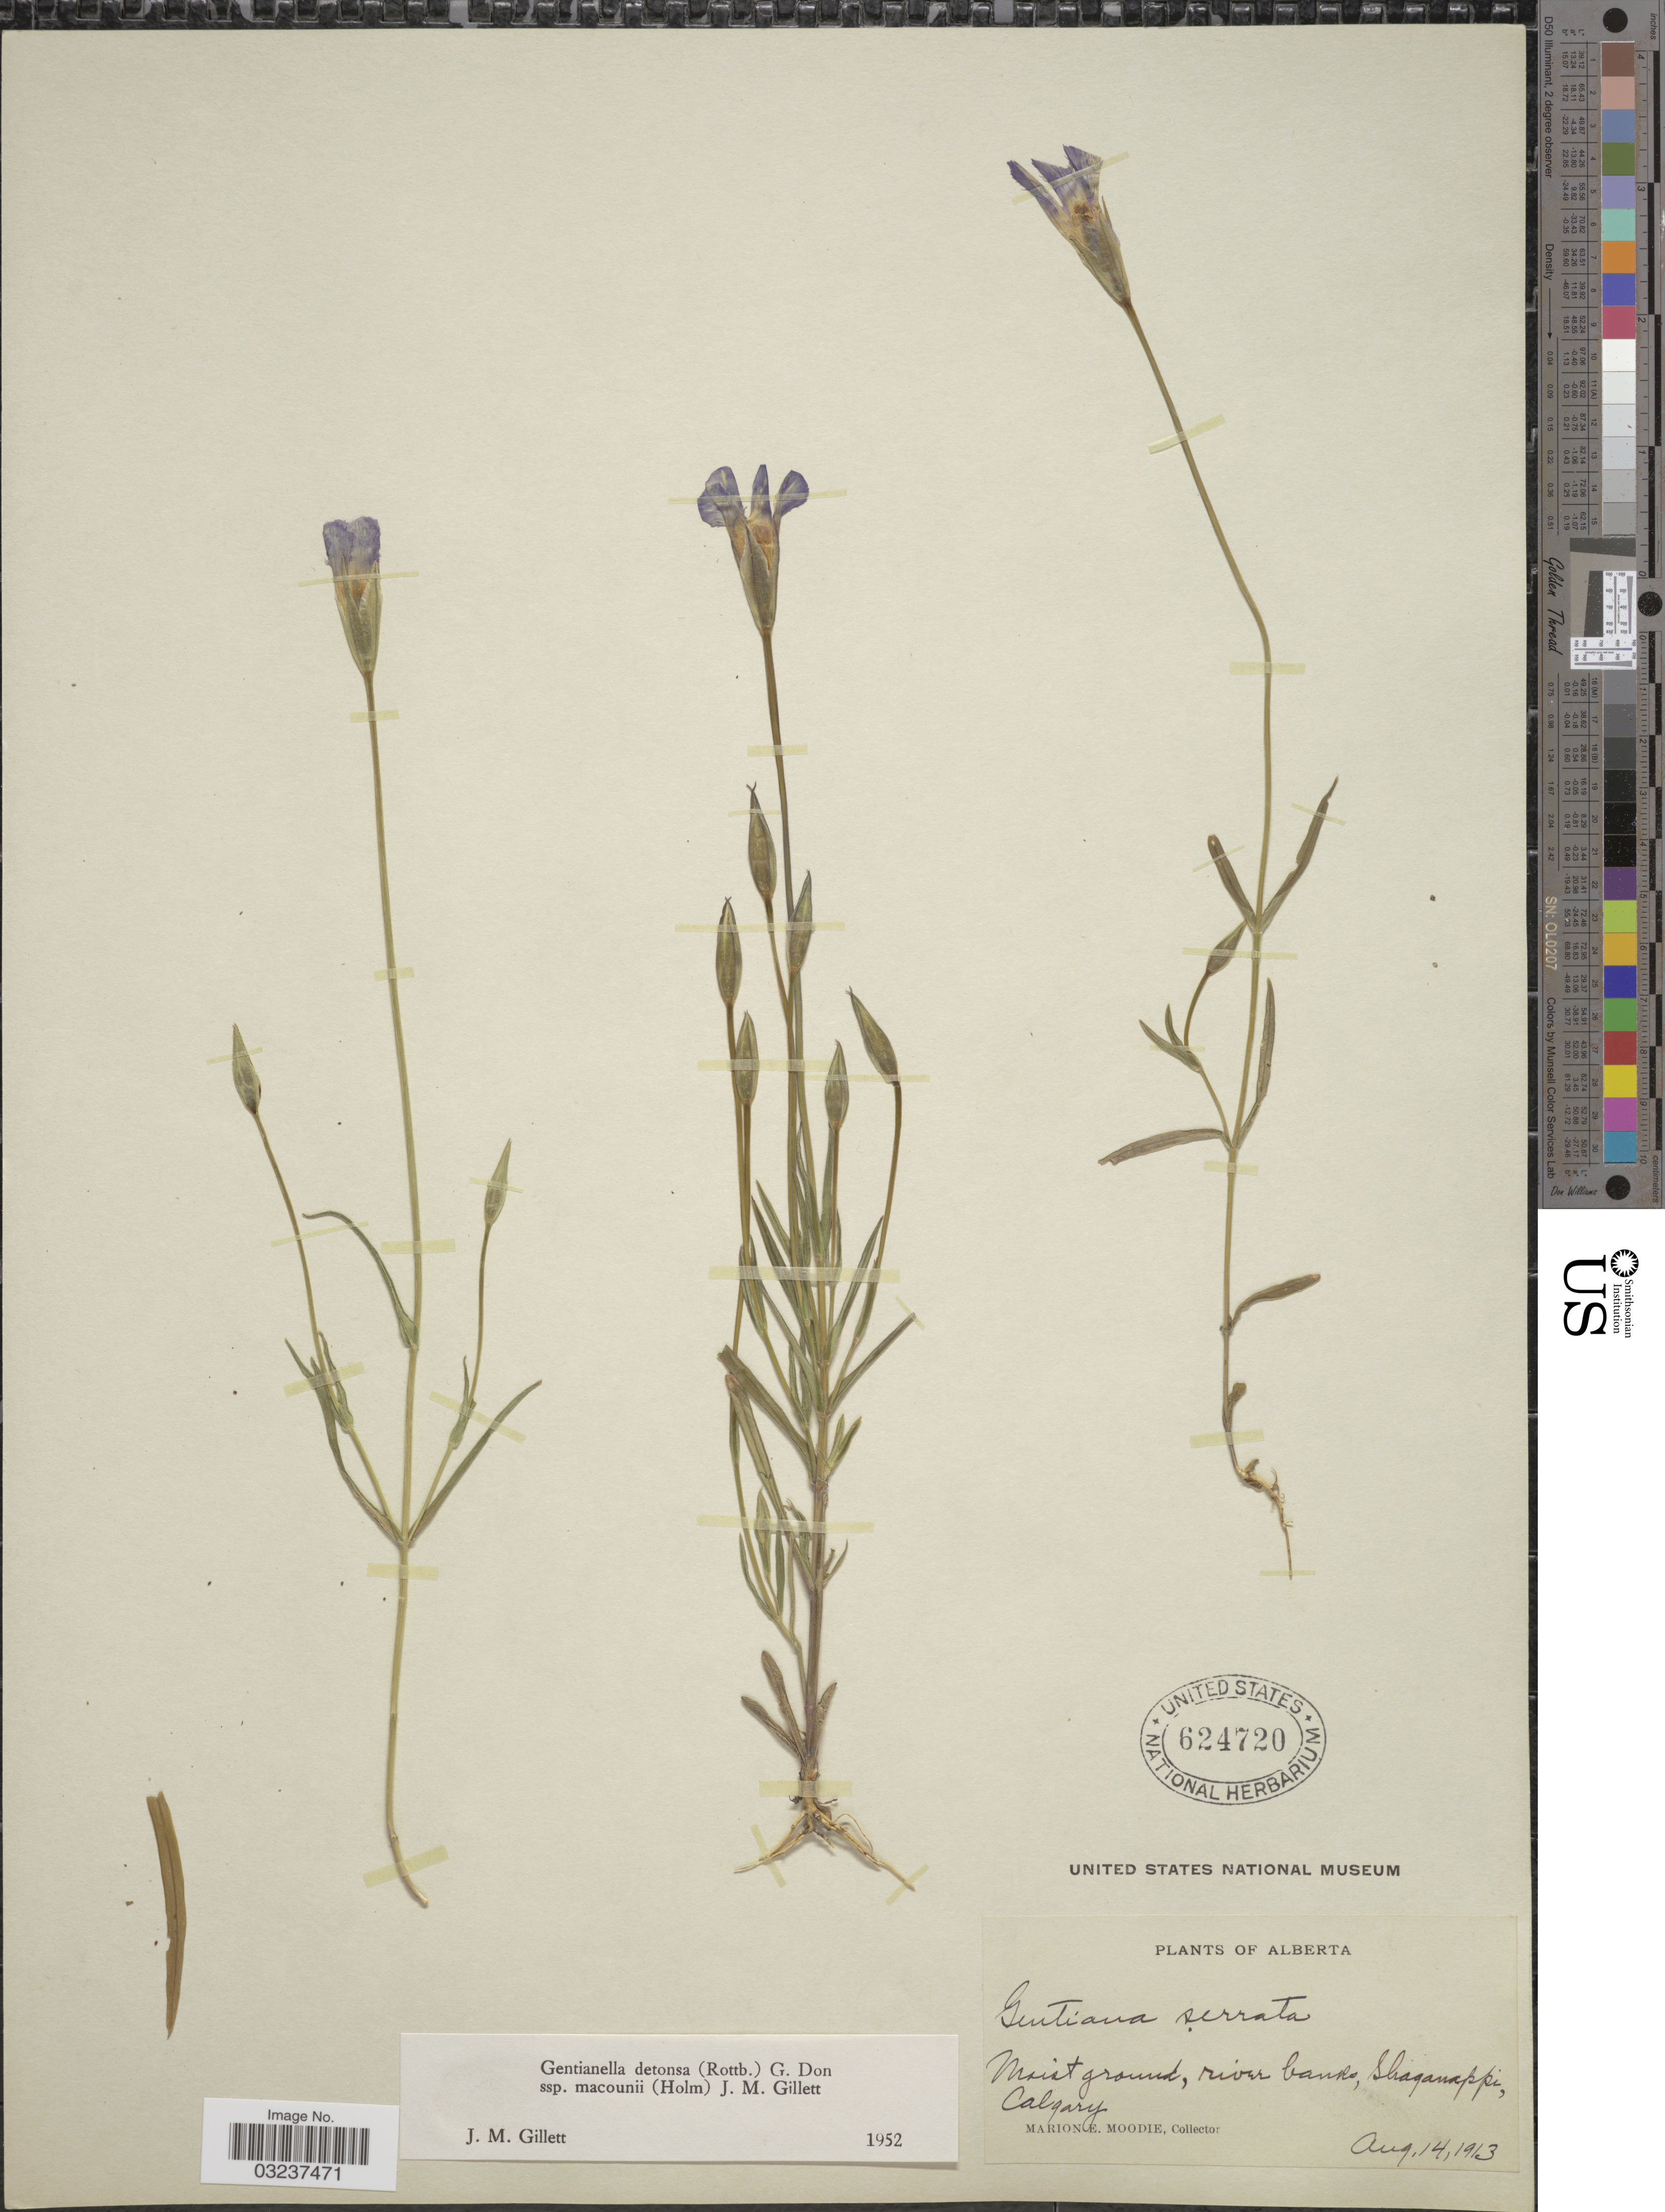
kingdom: Plantae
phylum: Tracheophyta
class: Magnoliopsida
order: Gentianales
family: Gentianaceae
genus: Gentianella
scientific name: Gentianella crinita subsp. macounii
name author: (Holm) J.M. Gillett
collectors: M. E. Moodie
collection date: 1913-08-14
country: Canada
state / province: Alberta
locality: River banks, Shaganappi, Calgary.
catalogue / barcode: US 624720